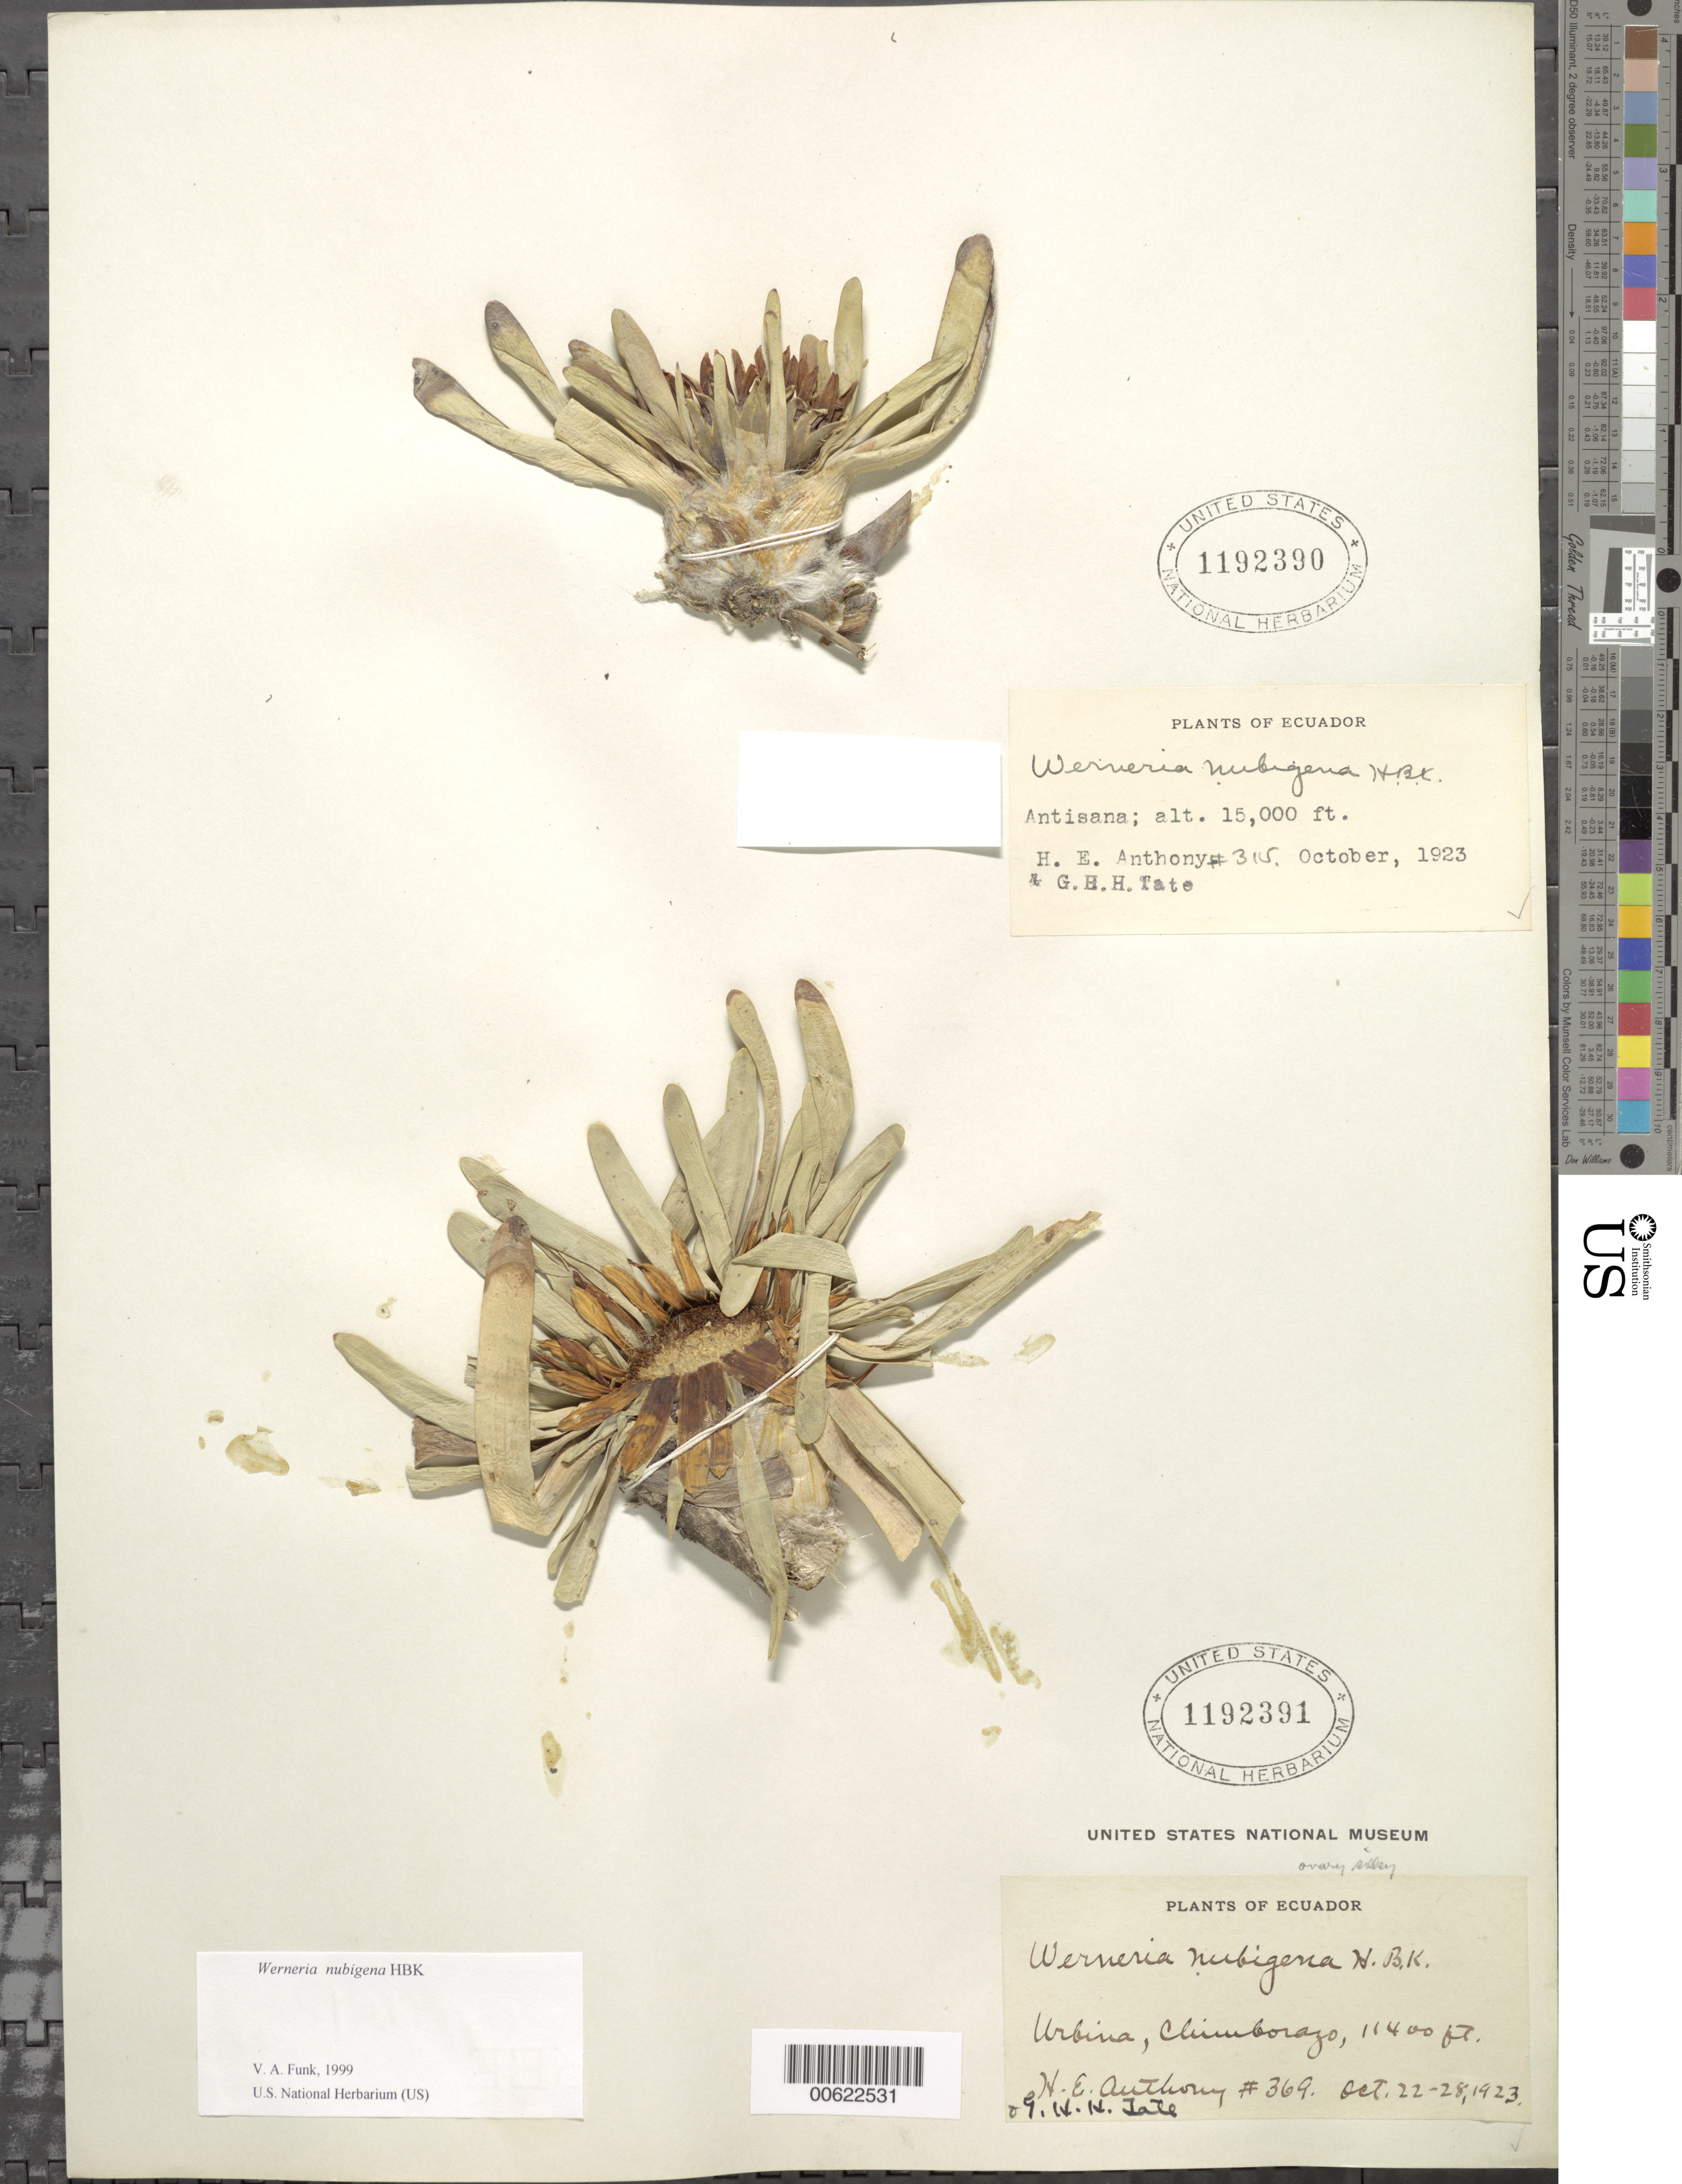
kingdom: Plantae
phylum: Tracheophyta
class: Magnoliopsida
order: Asterales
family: Asteraceae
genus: Werneria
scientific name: Werneria nubigena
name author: Kunth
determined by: Funk, Vicki A., (BOT), Smithsonian Institution - National Museum of Natural History (UNITED STATES)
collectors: H. E. Anthony & G. H. H.Tate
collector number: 369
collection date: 1923-10-22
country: Ecuador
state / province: Chimborazo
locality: Urbina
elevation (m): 3475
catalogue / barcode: US 1192391